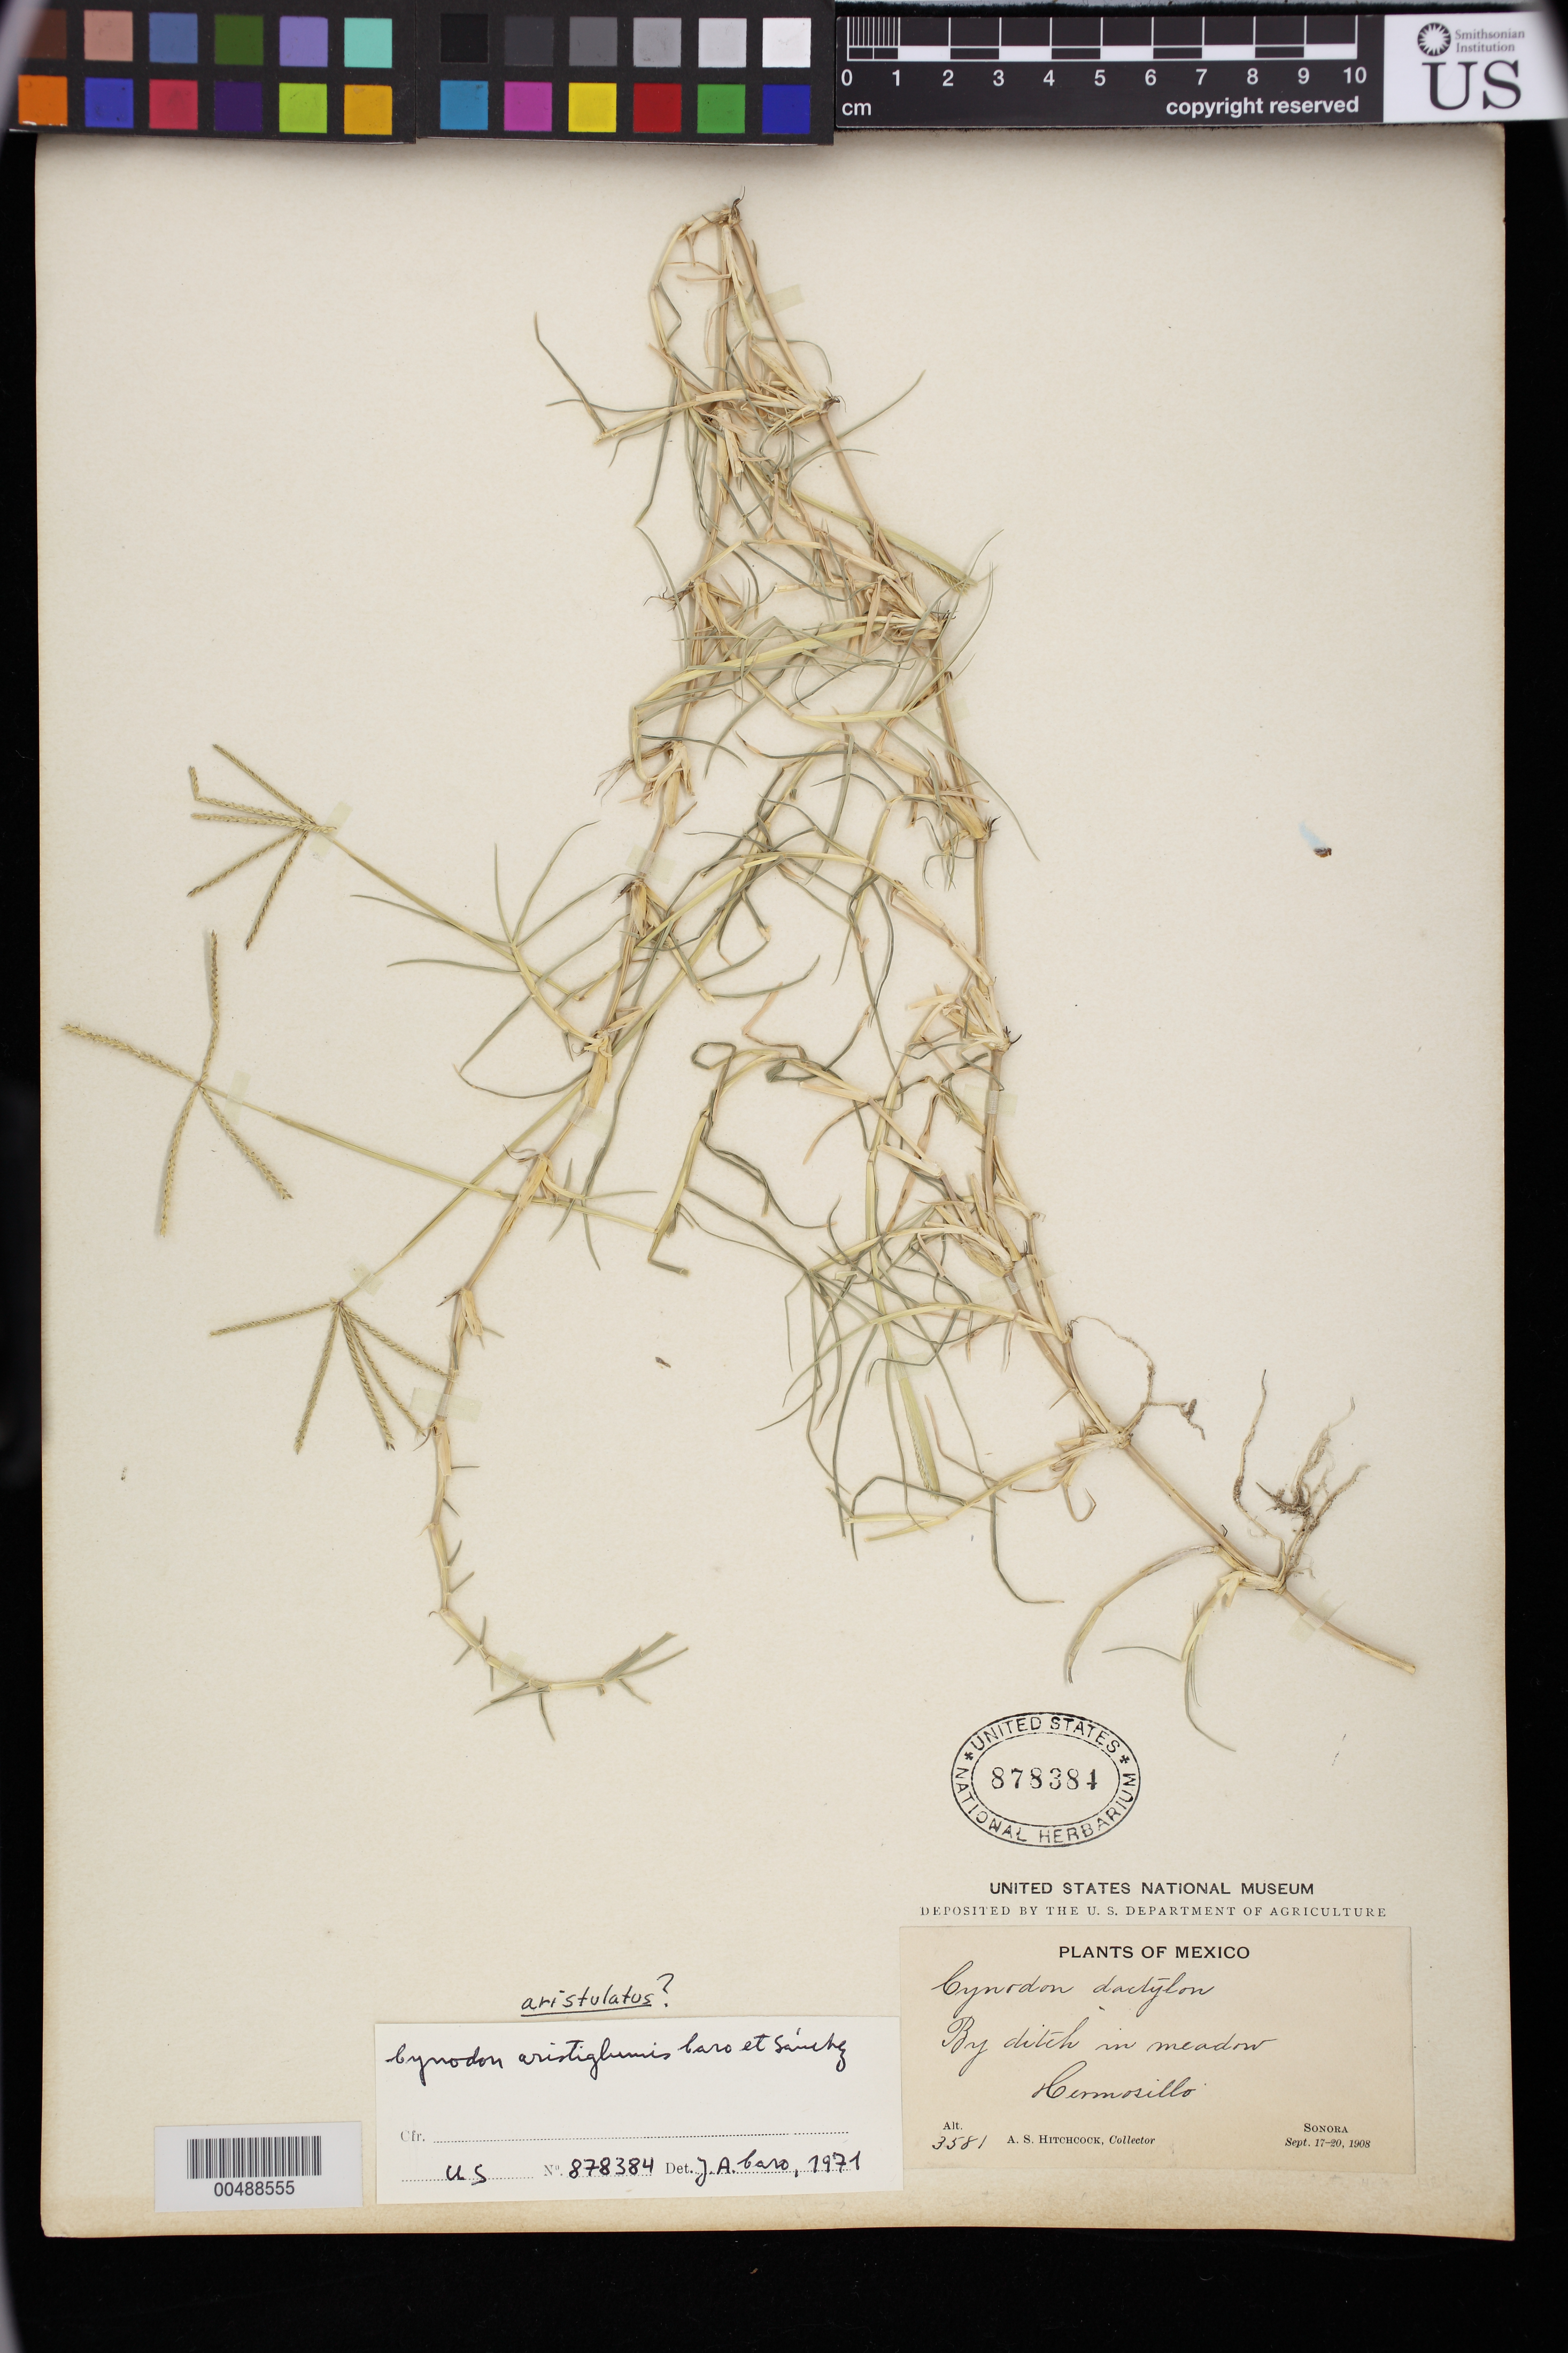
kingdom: Plantae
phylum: Tracheophyta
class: Liliopsida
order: Poales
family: Poaceae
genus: Cynodon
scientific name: Cynodon aristulatus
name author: Caro & E.A. Sánchez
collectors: A. S. Hitchcock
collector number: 3581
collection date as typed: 17 Sep 1908 to 20 Sep 1908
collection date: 1908-09-17/1908-09-20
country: Mexico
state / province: Sonora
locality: Hermosillo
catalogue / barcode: US 878384